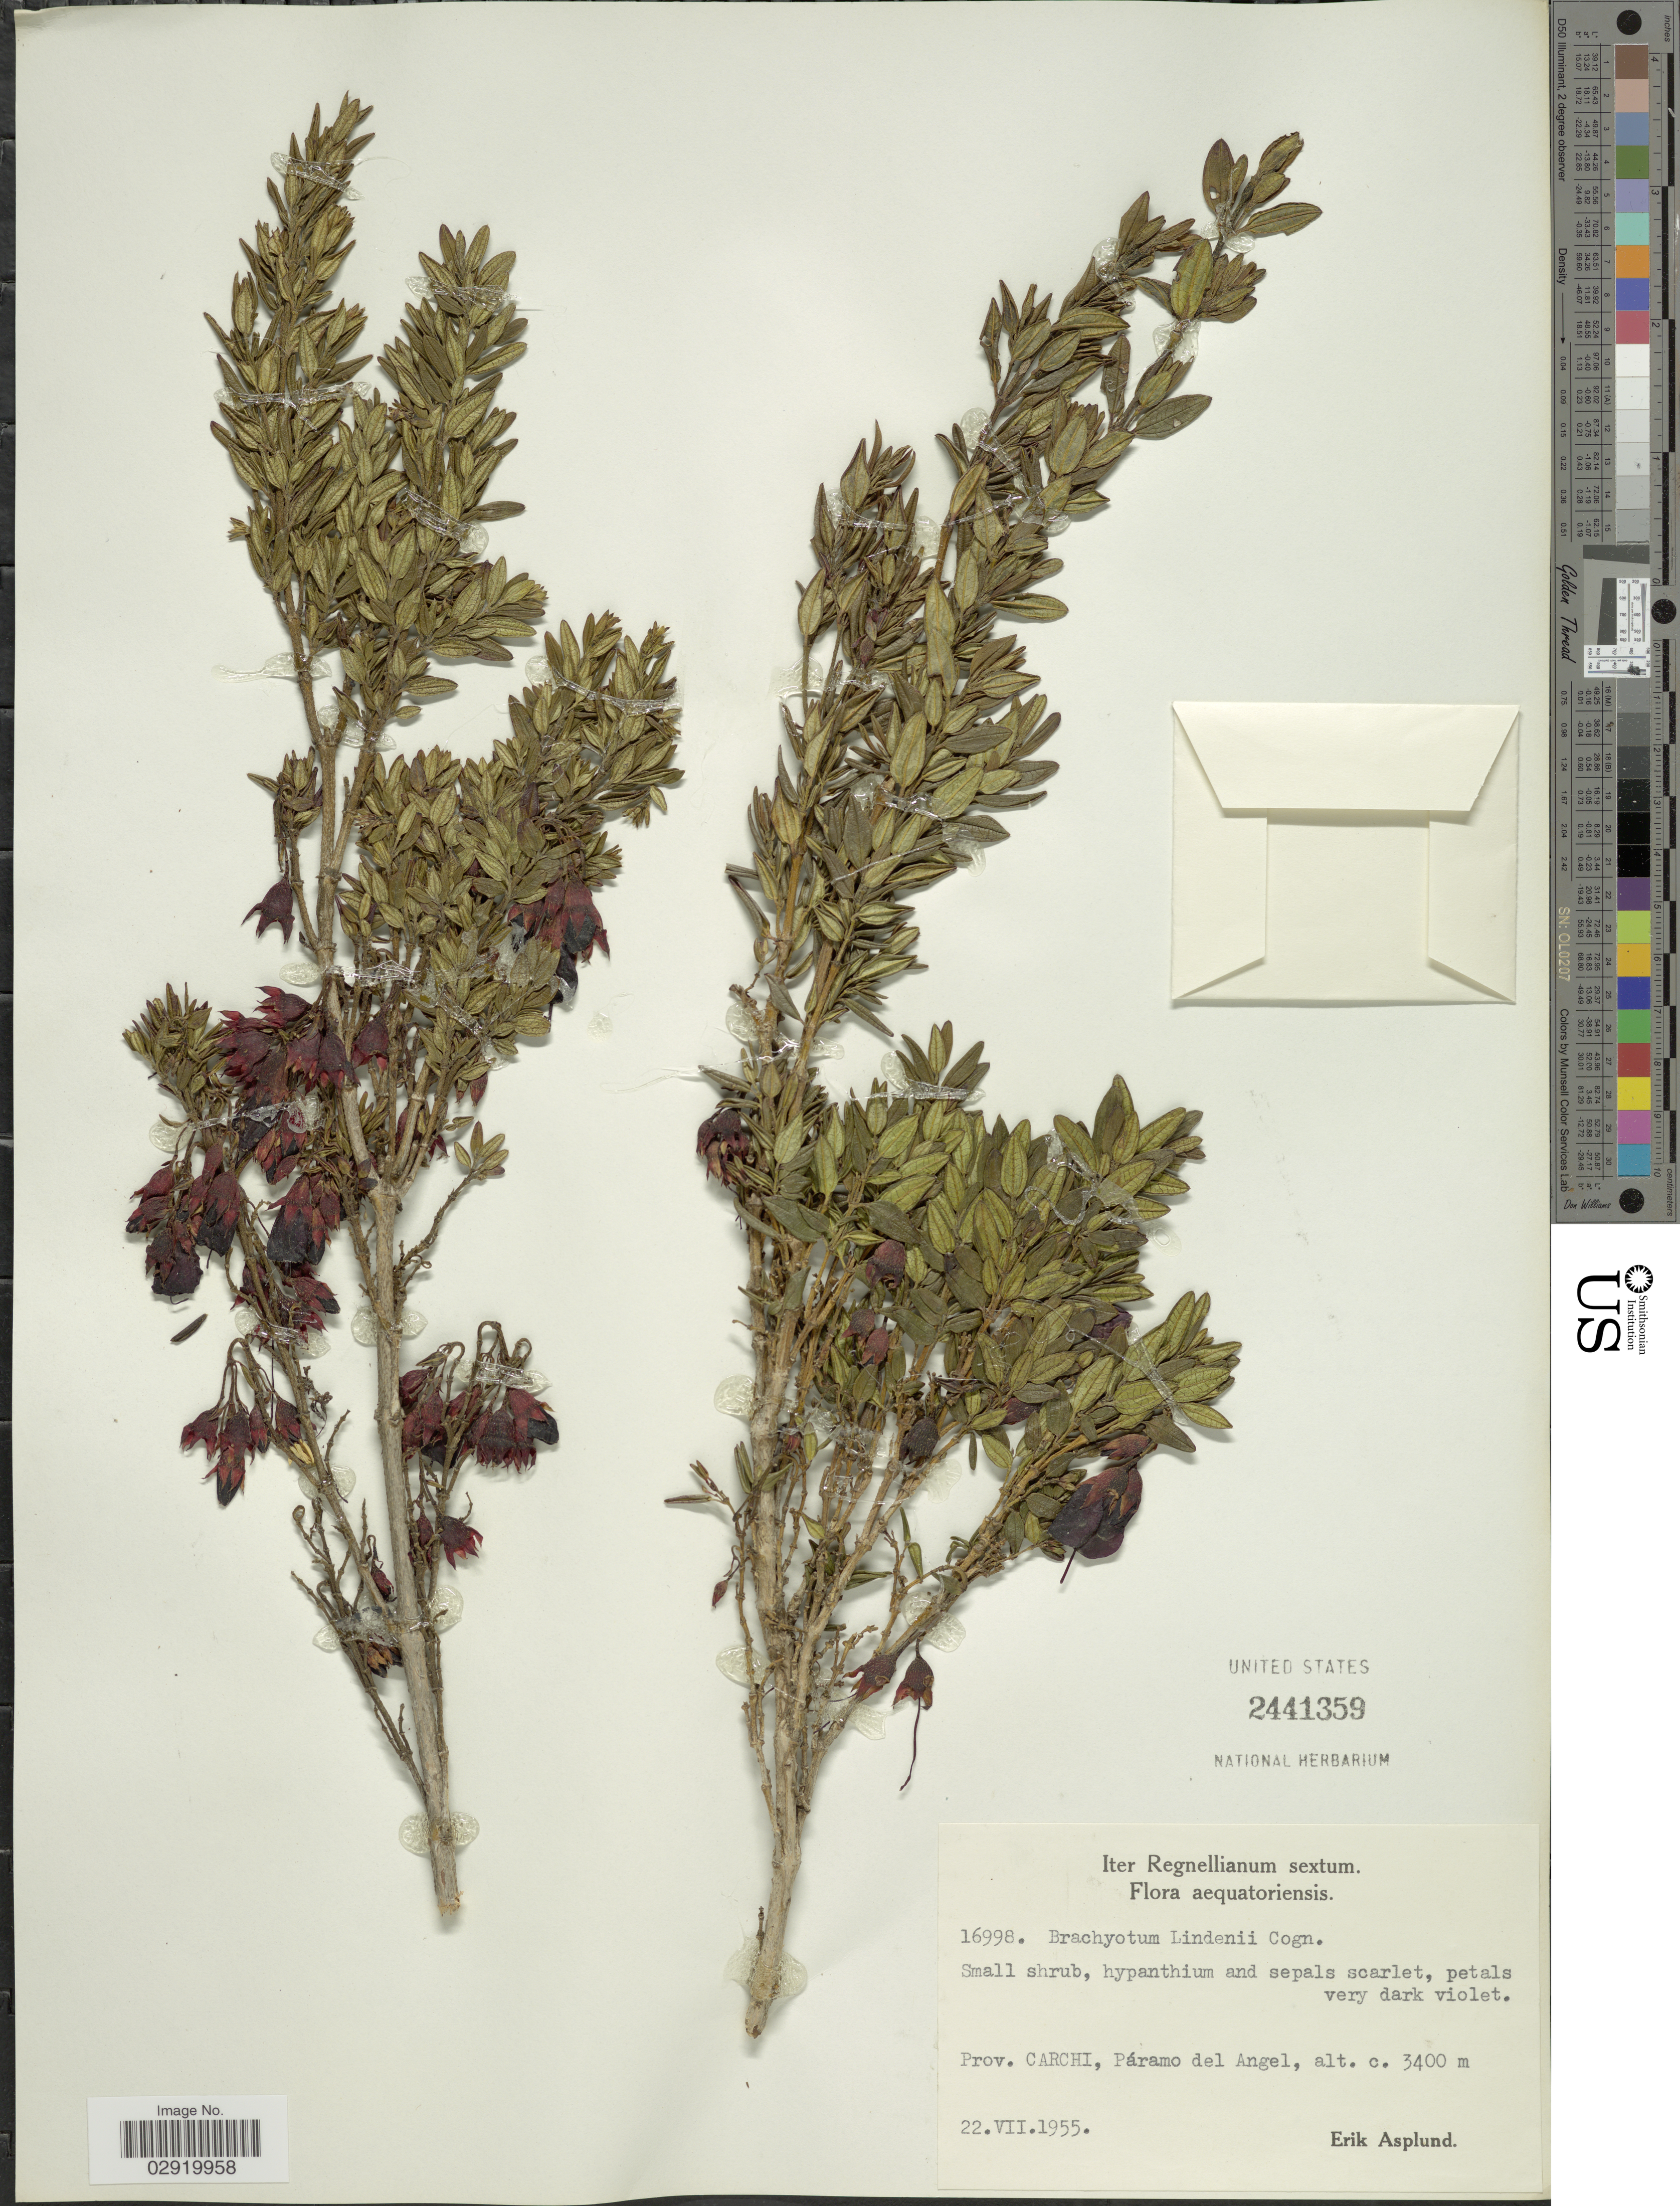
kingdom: Plantae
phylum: Tracheophyta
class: Magnoliopsida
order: Myrtales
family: Melastomataceae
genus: Brachyotum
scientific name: Brachyotum lindenii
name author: Cogn.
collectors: E. Asplund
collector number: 16998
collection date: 1955-07-22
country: Ecuador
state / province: Carchi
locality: Páramo del Angel.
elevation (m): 3400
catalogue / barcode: US 2441359